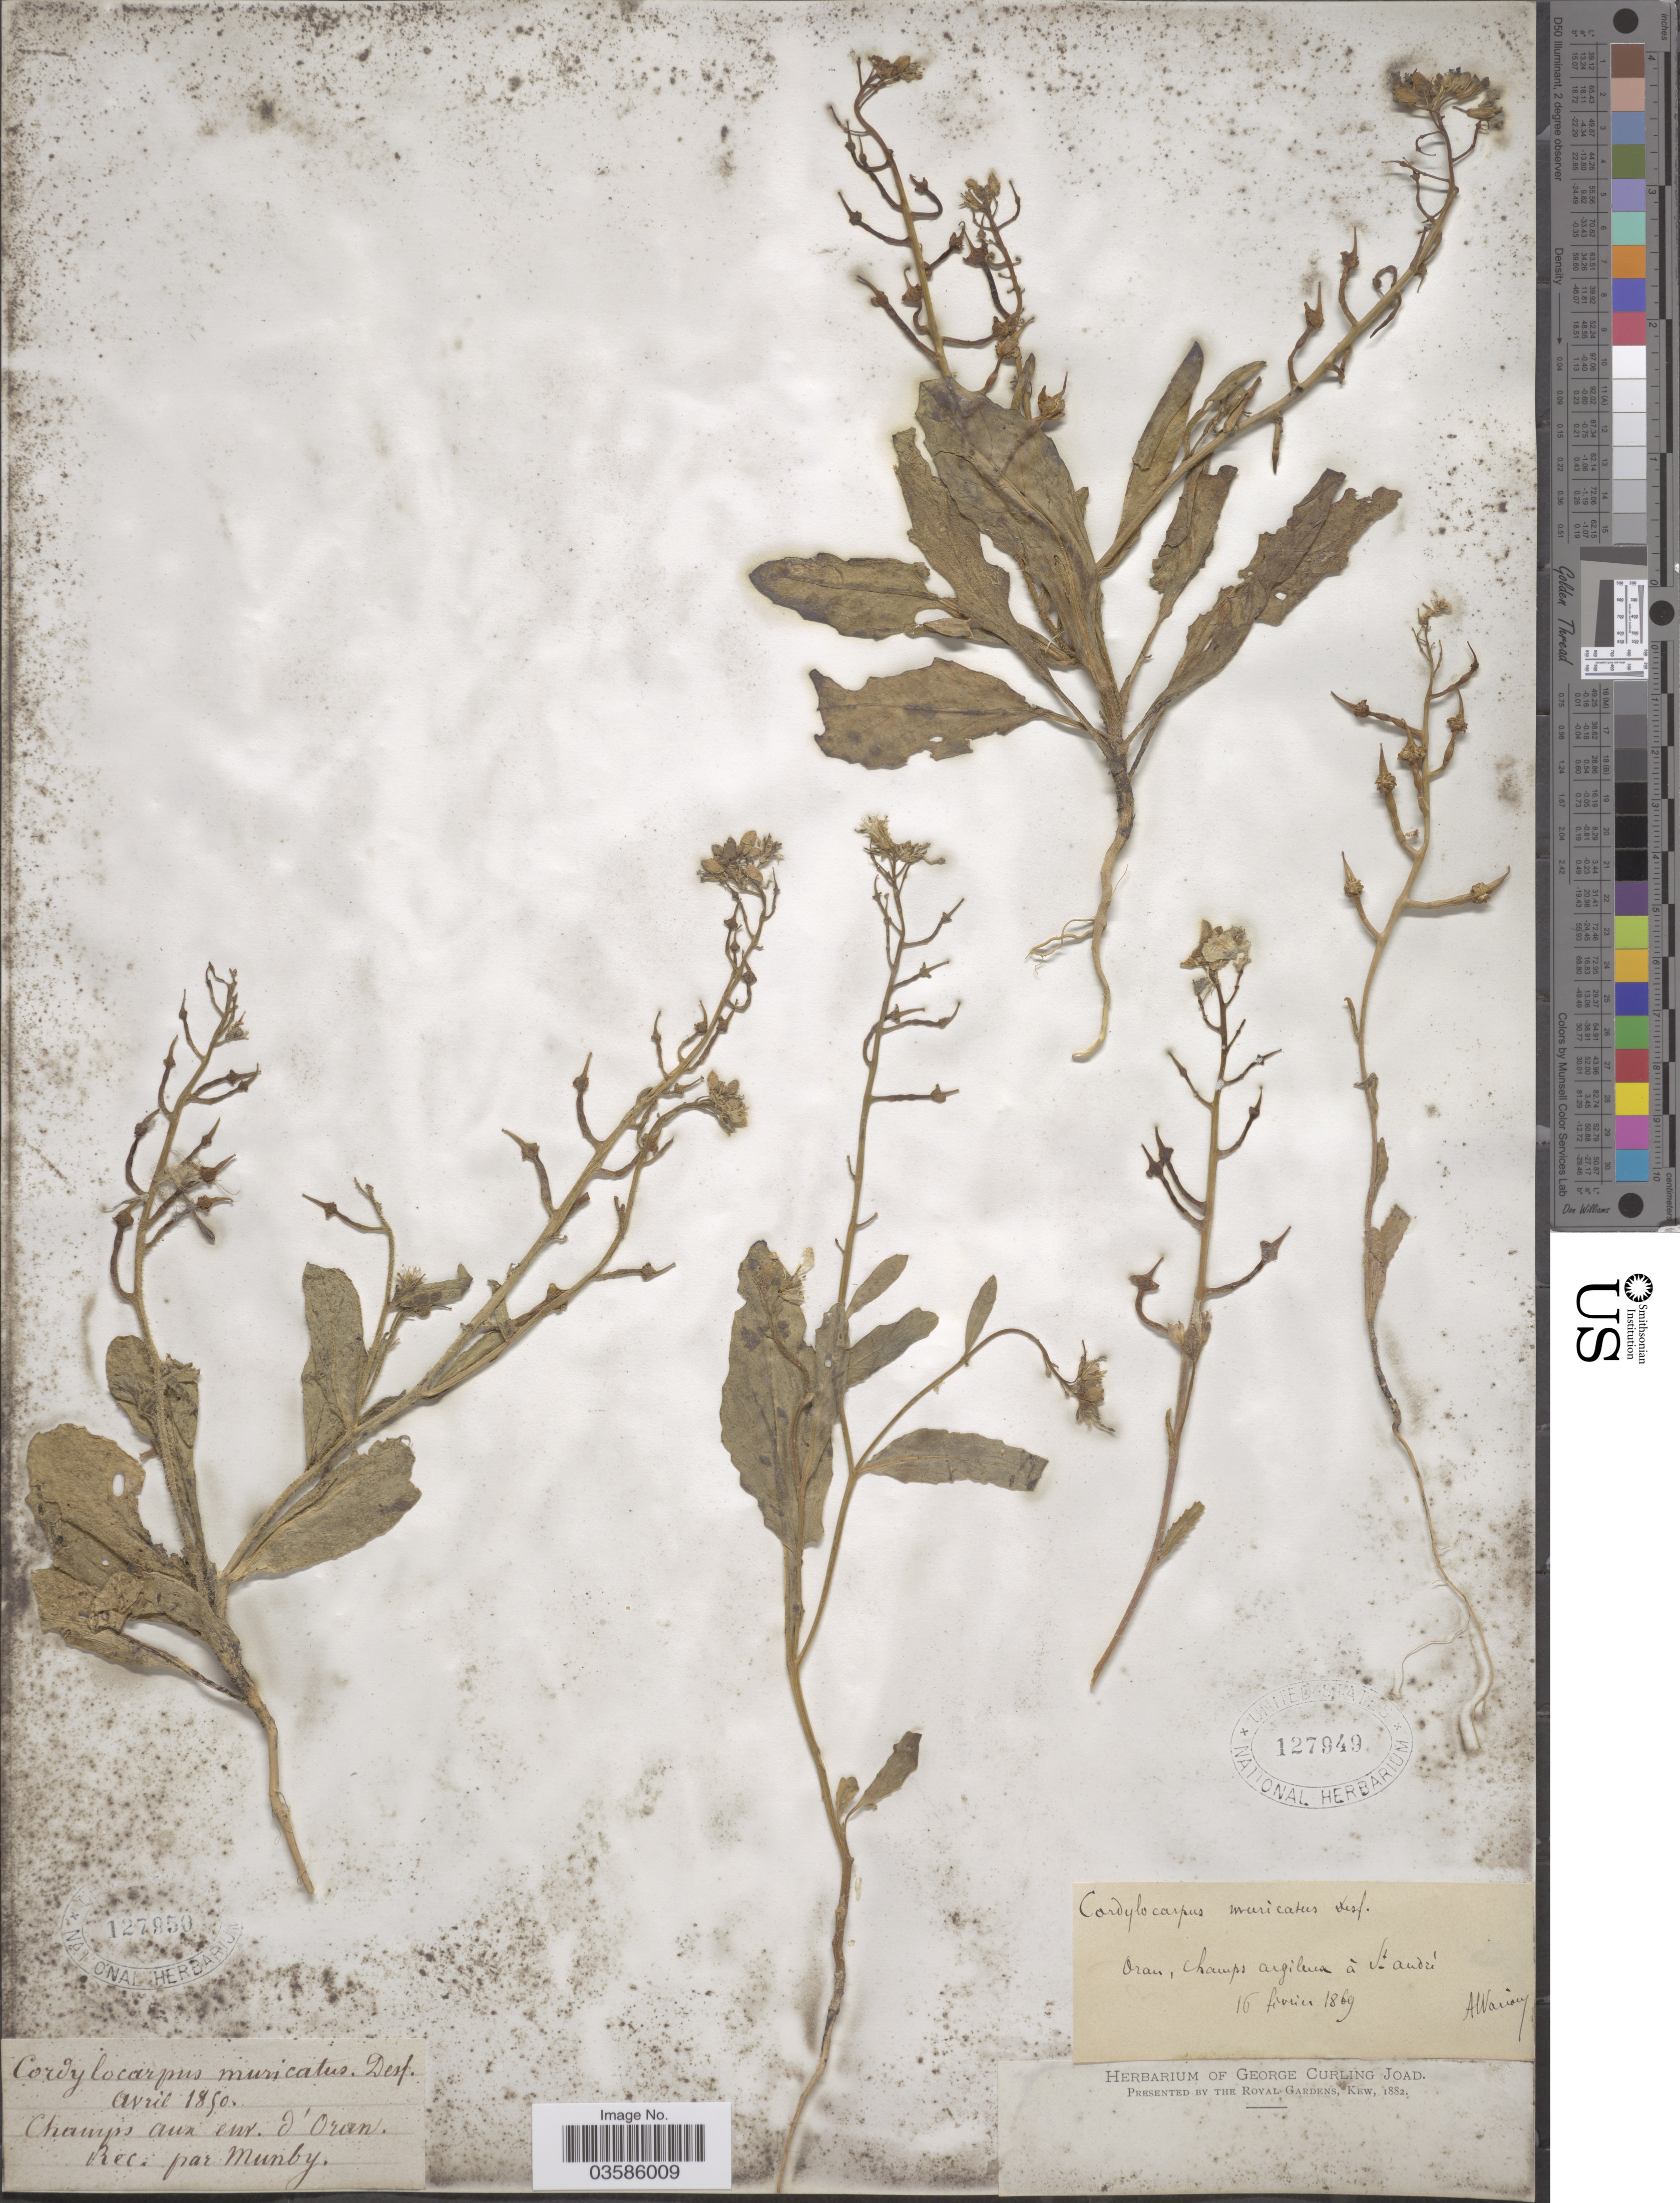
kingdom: Plantae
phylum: Tracheophyta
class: Magnoliopsida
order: Brassicales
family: Brassicaceae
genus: Cordylocarpus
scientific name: Cordylocarpus muricatus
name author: Desf.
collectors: Munby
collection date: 1850-04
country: Algeria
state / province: Oran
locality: Champs aux env. d'Oran.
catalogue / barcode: US 127950-2